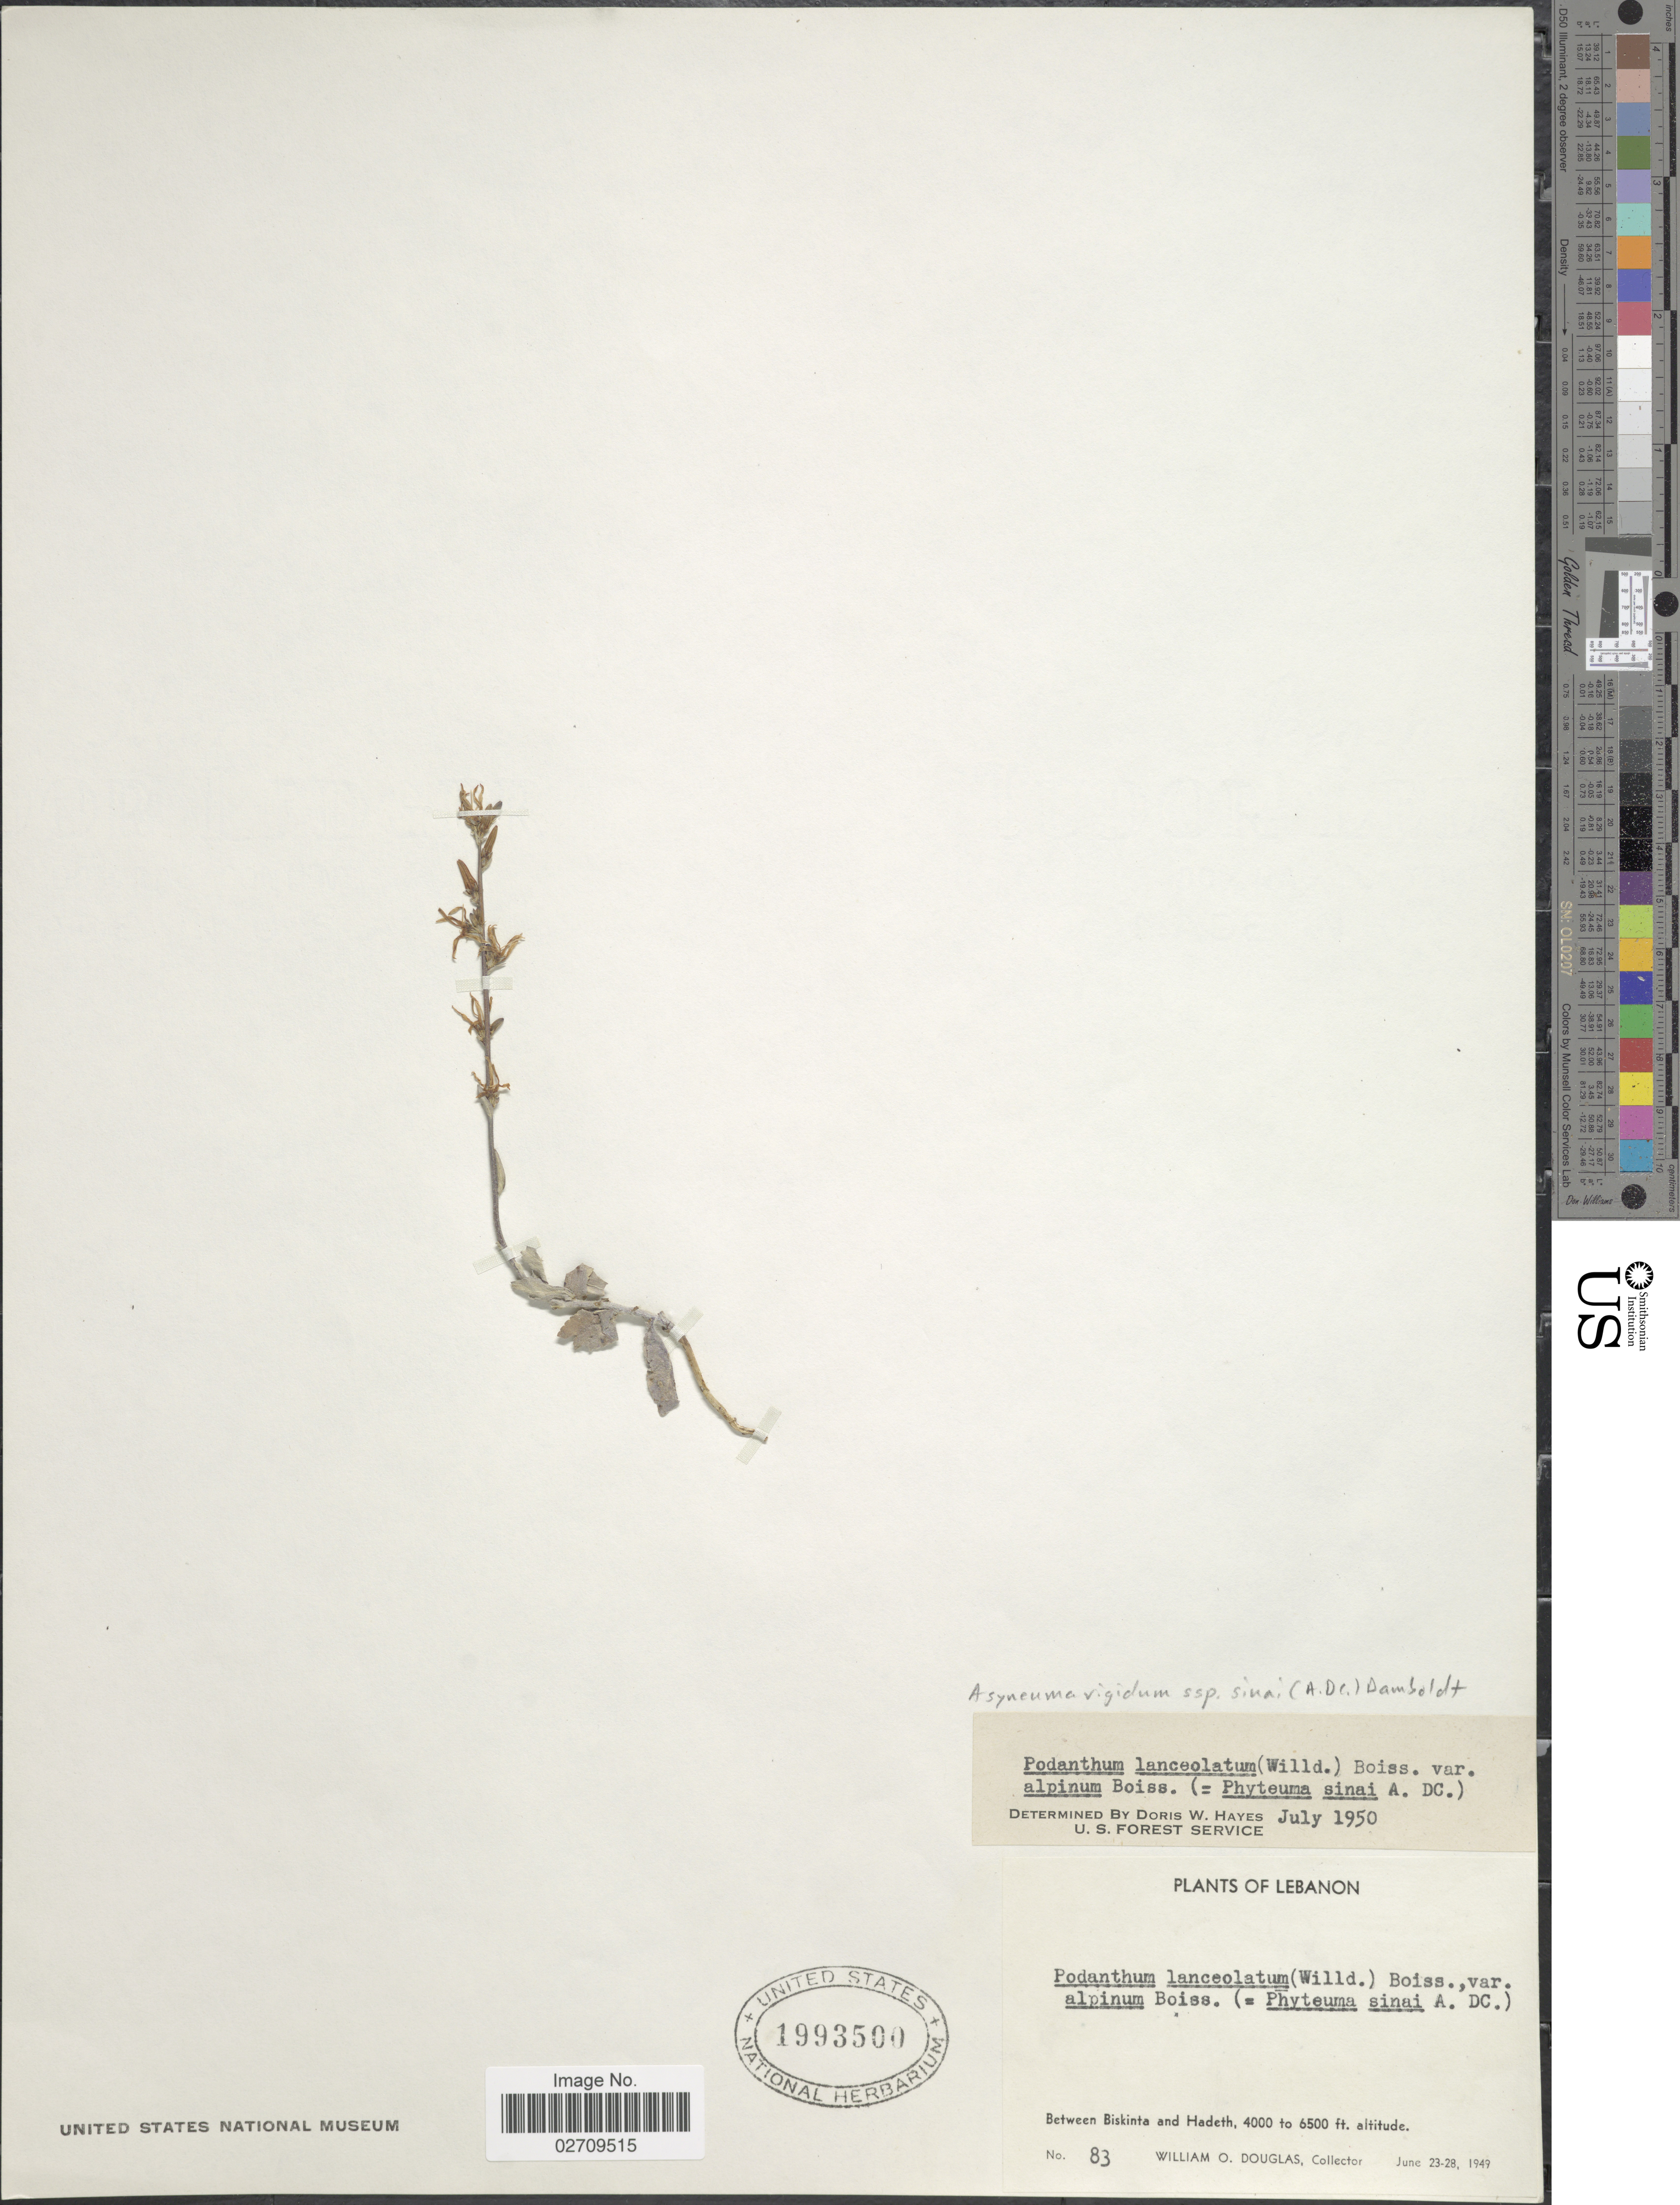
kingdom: Plantae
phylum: Tracheophyta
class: Magnoliopsida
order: Asterales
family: Campanulaceae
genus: Asyneuma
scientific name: Asyneuma rigidum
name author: (Willd.) Grossh.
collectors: W. Douglas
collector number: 83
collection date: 1949-06-23/1949-06-28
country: Lebanon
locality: Between Biskinta and Hadeth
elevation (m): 1219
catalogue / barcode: US 1993500